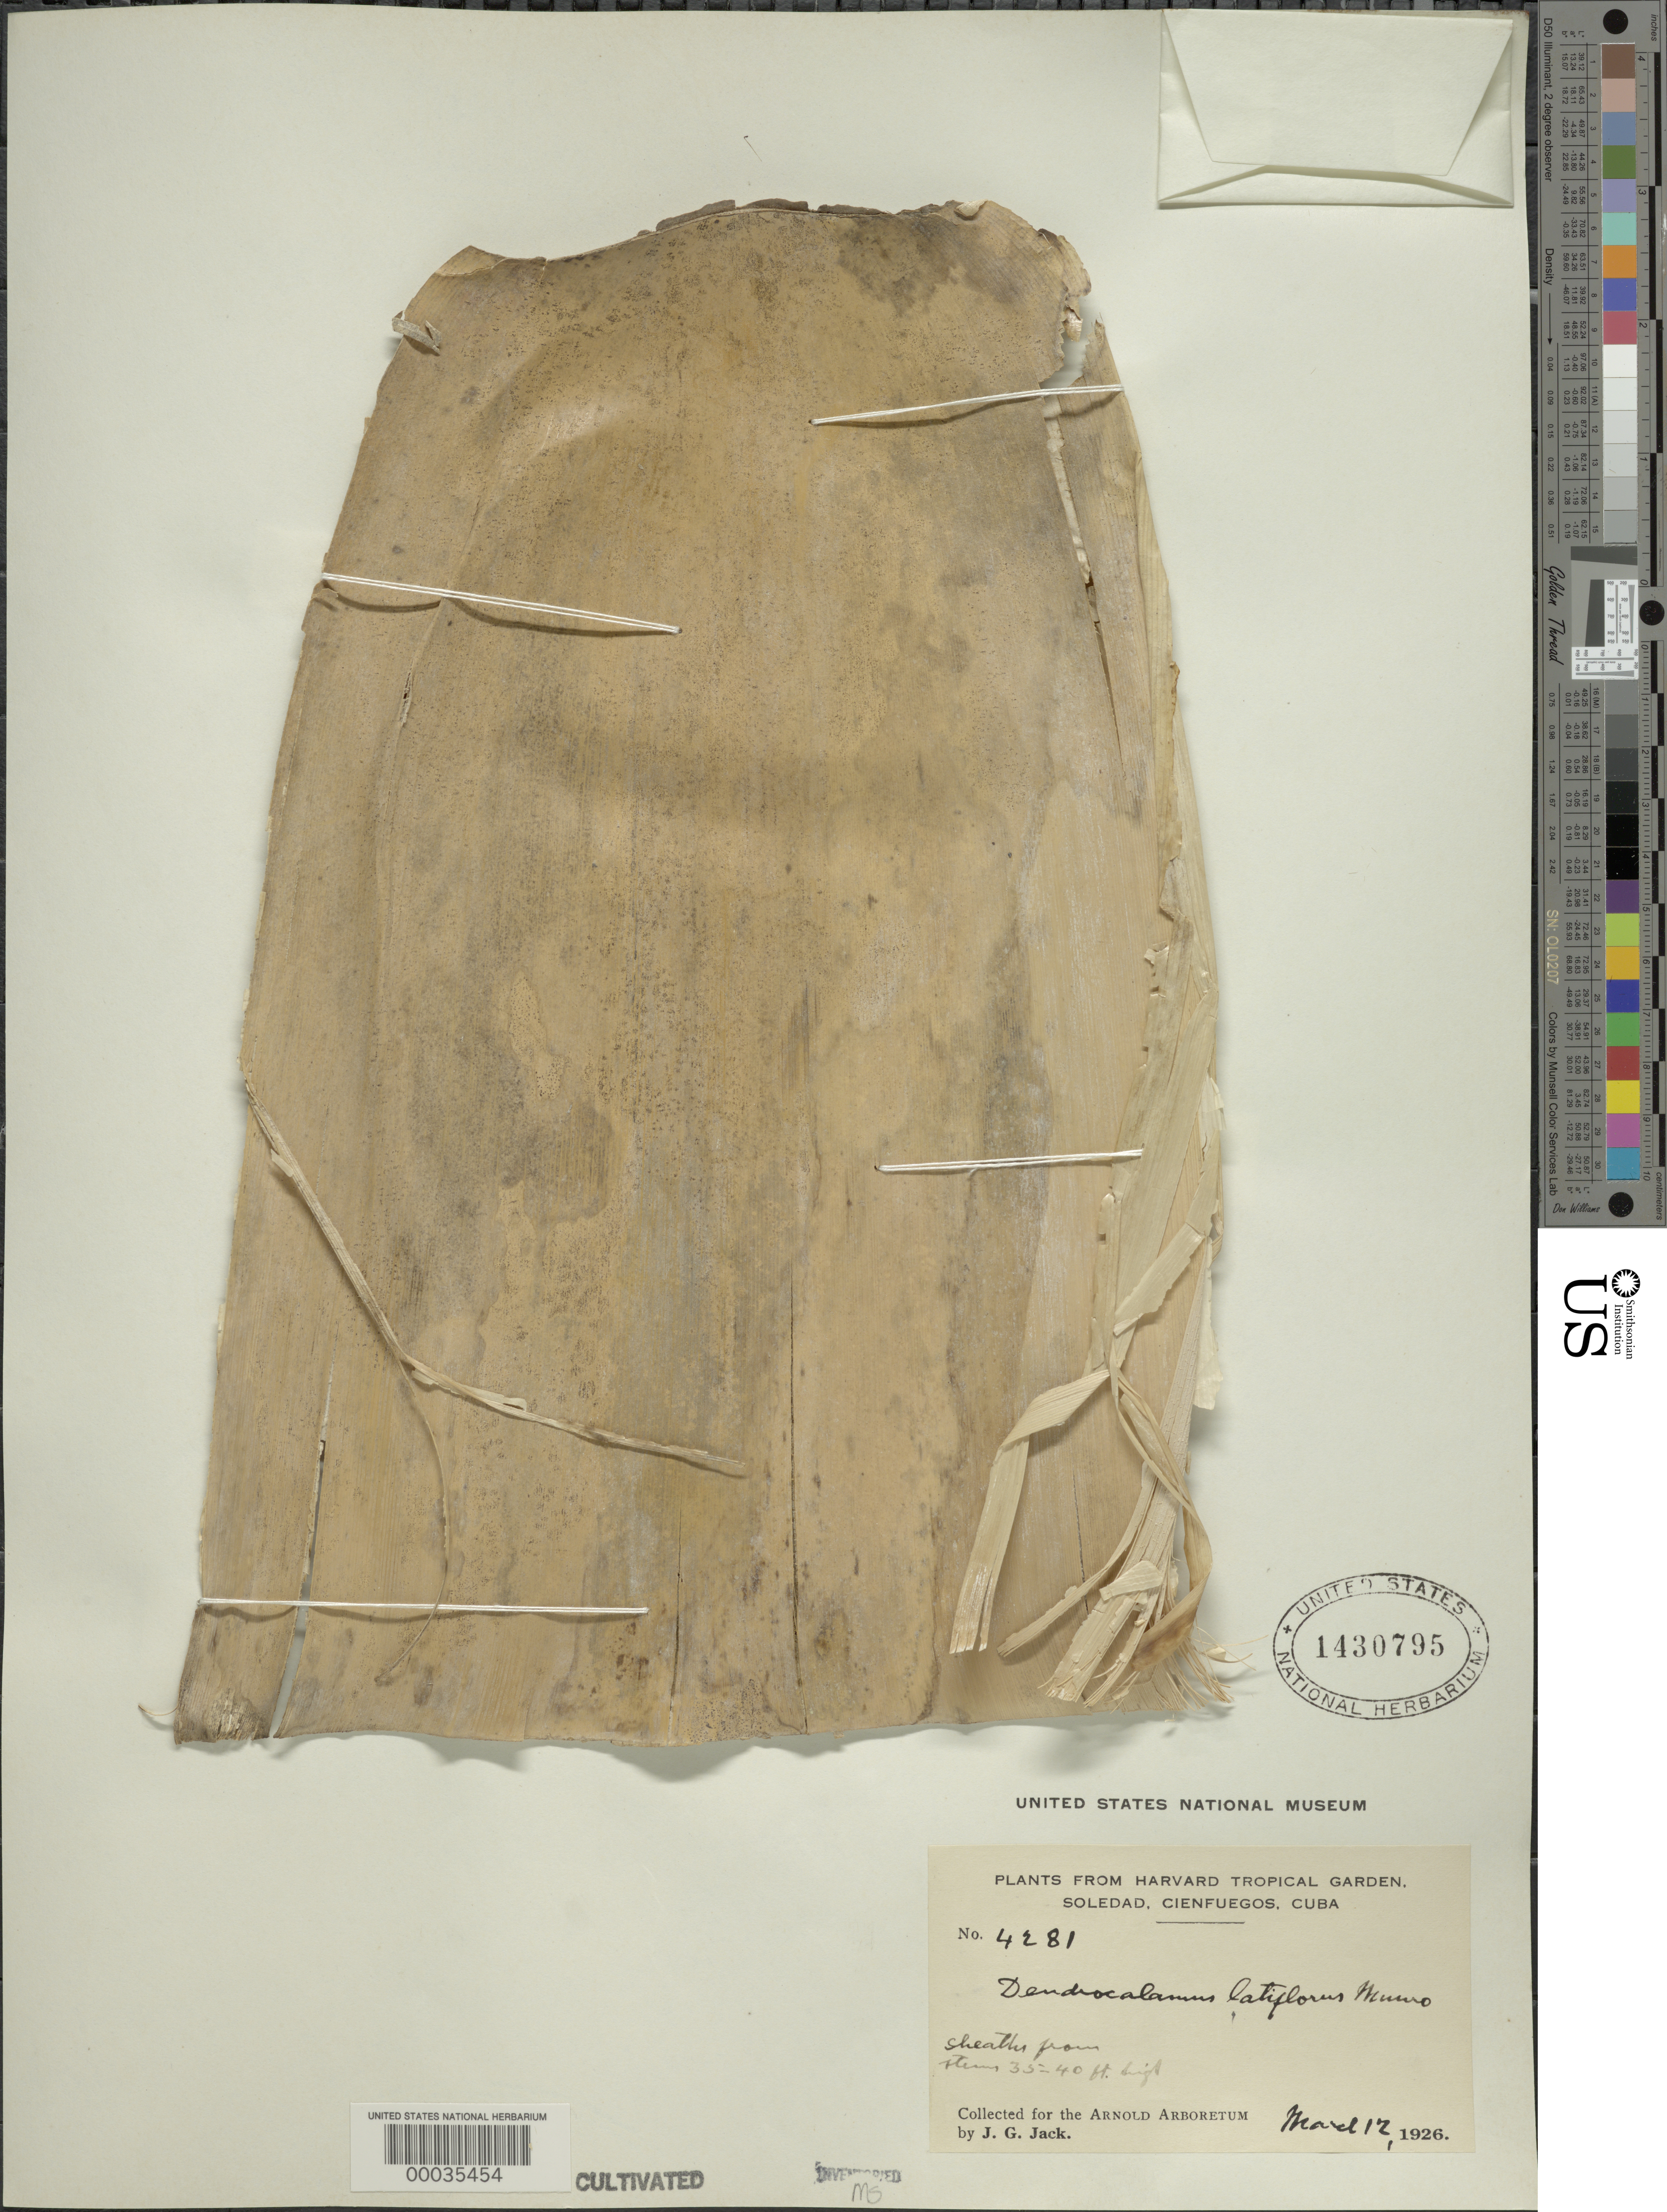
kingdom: Plantae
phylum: Tracheophyta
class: Liliopsida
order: Poales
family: Poaceae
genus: Dendrocalamus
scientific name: Dendrocalamus latiflorus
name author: Munro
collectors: J. G. Jack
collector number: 4281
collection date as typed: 12 Mar 1926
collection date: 1926-03-12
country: Cuba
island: Greater Antilles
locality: Soledad, Cienfuegos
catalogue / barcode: US 1430795